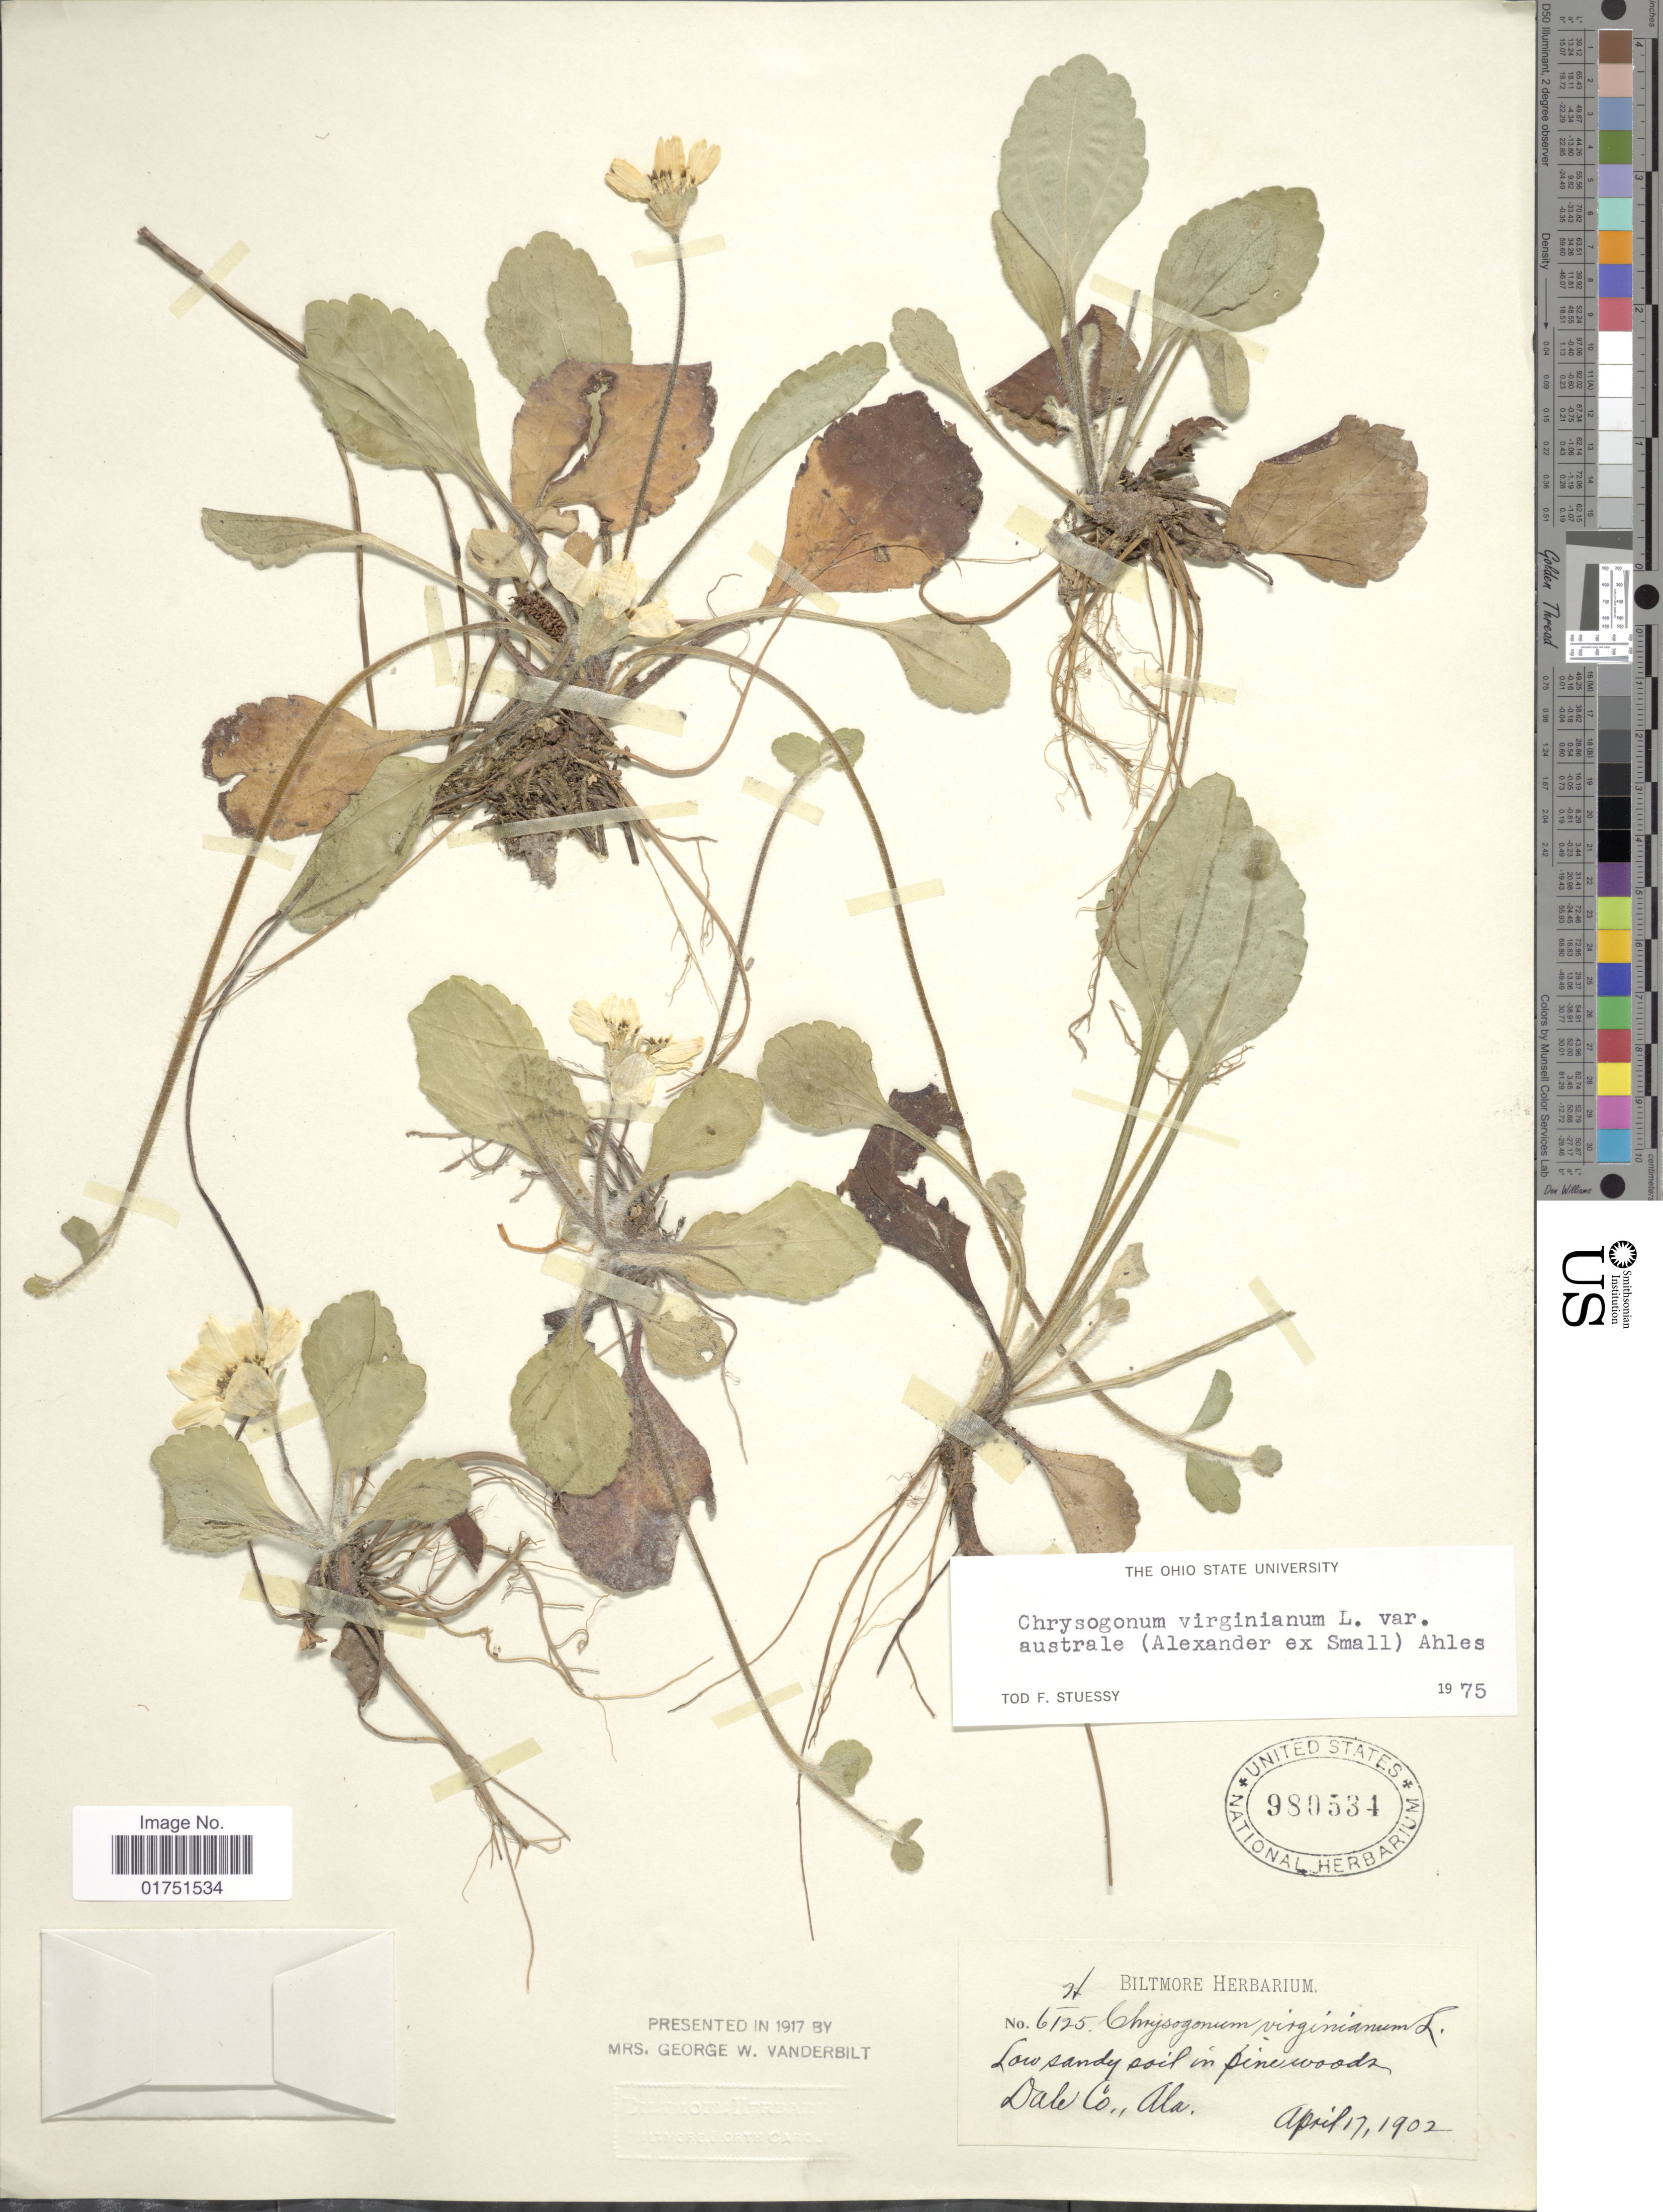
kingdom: Plantae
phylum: Tracheophyta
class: Magnoliopsida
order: Asterales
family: Asteraceae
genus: Chrysogonum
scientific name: Chrysogonum virginianum var. australe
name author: (Alexander ex Small) Ahles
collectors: ex herb. Biltmore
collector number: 6125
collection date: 1902-04-17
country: United States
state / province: Alabama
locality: Low sandy soil in pinewoods Dale Co., Ala.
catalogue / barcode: US 980534